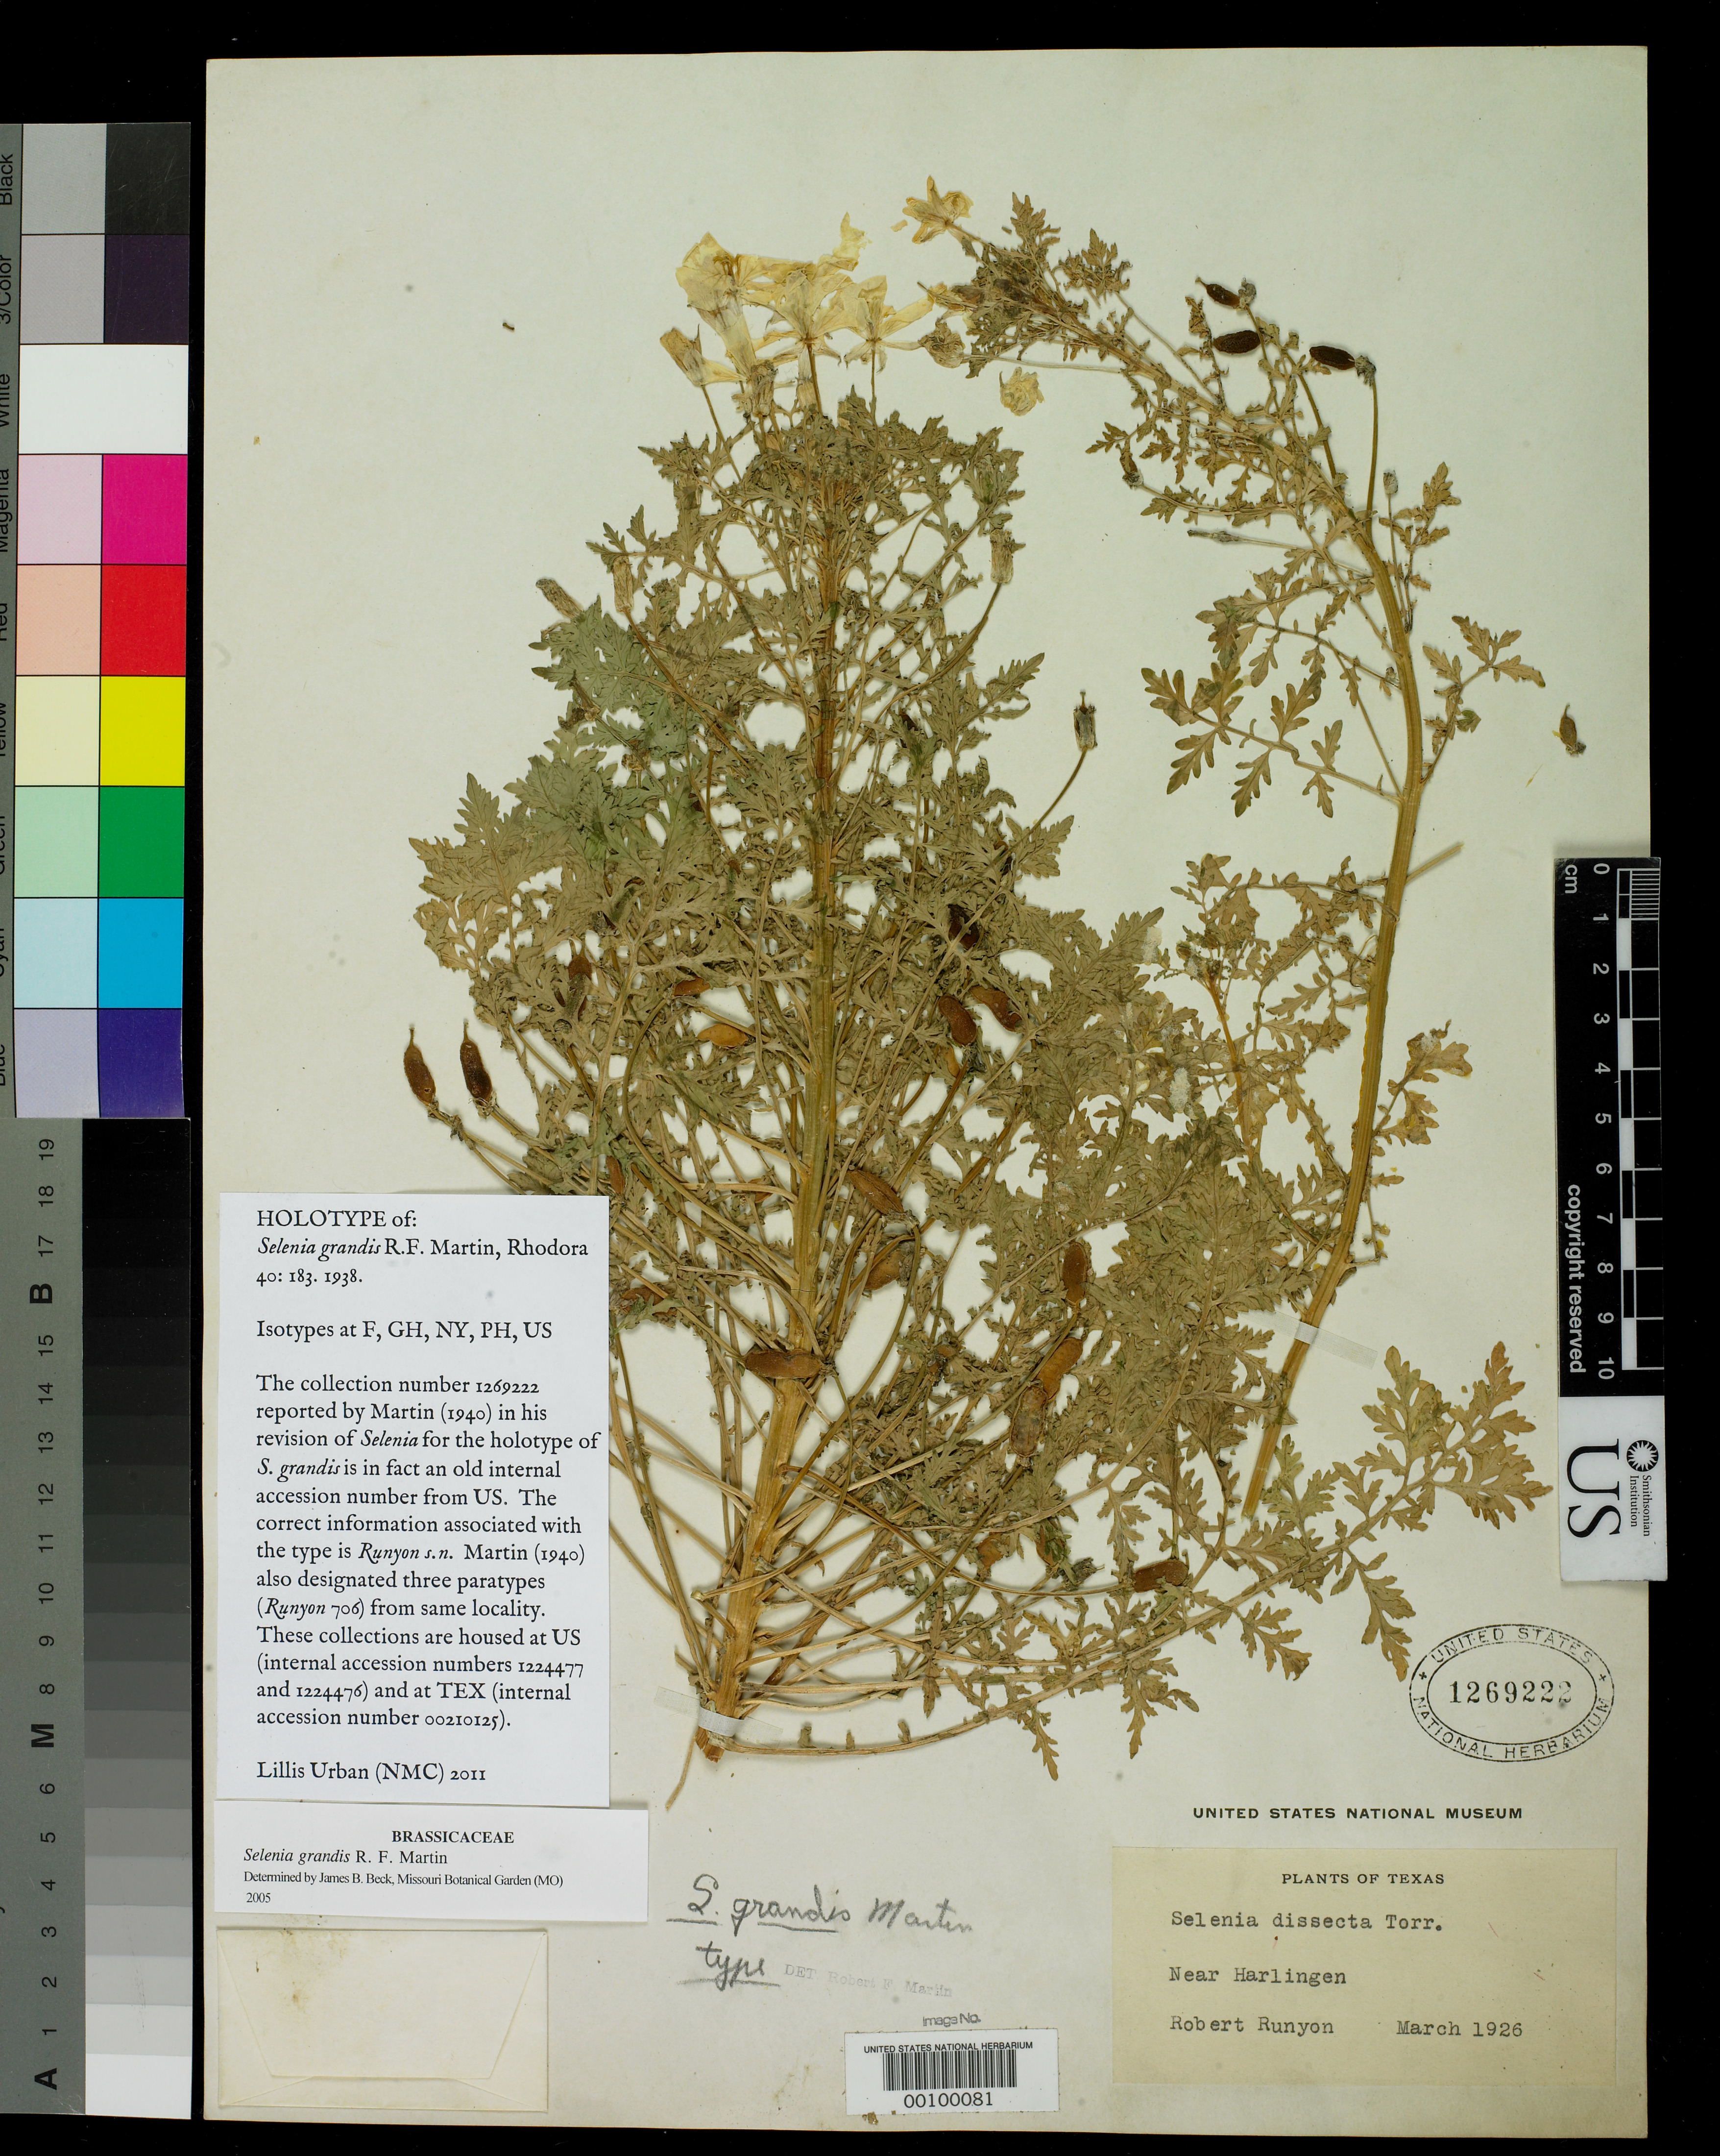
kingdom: Plantae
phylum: Tracheophyta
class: Magnoliopsida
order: Brassicales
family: Brassicaceae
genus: Selenia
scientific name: Selenia grandis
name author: R.F. Martin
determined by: Beck, James B., (MO)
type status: Holotype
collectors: R. Runyon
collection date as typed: Mar 1926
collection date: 1926-03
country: United States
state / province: Texas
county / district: Cameron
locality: Near Harlingen.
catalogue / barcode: US 1269222